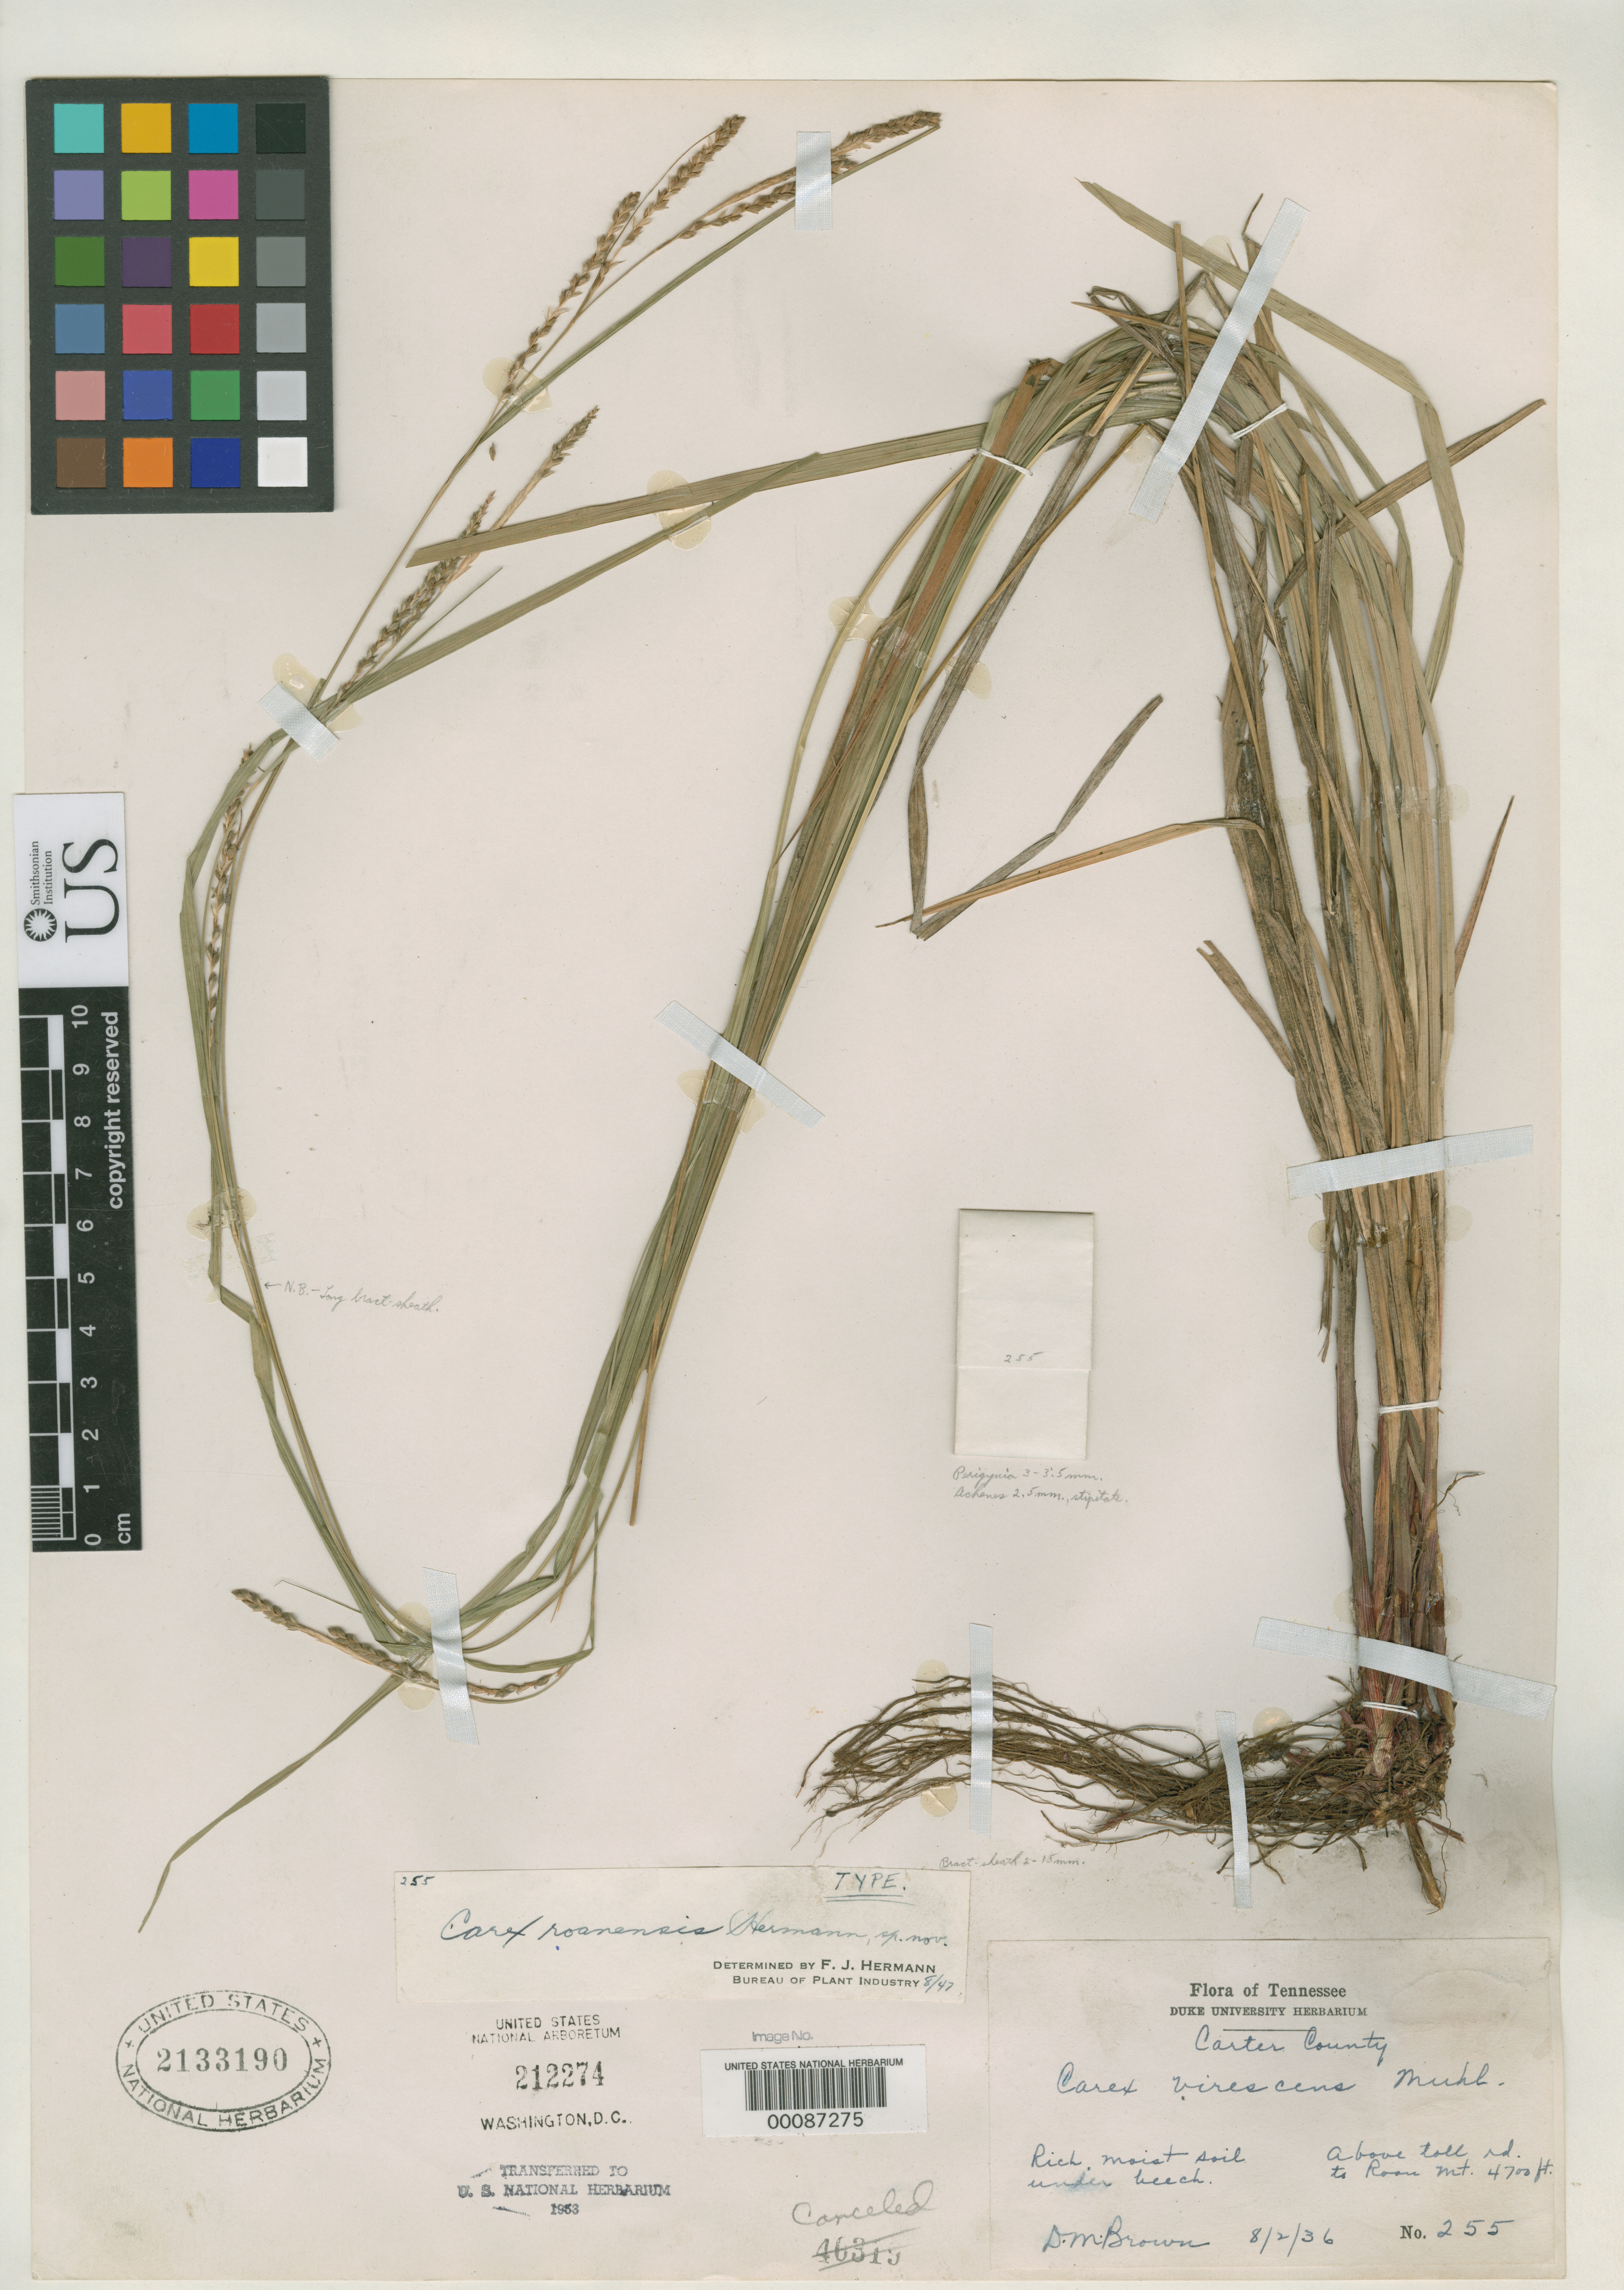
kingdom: Plantae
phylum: Tracheophyta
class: Liliopsida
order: Poales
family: Cyperaceae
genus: Carex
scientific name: Carex roanensis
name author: F.J. Herm.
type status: Holotype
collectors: D. M. Brown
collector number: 255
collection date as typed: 02 Aug 1936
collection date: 1936-08-02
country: United States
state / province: Tennessee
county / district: Carter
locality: Roan Mountain; alt. 4700 ft.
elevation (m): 1433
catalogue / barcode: US 2133190